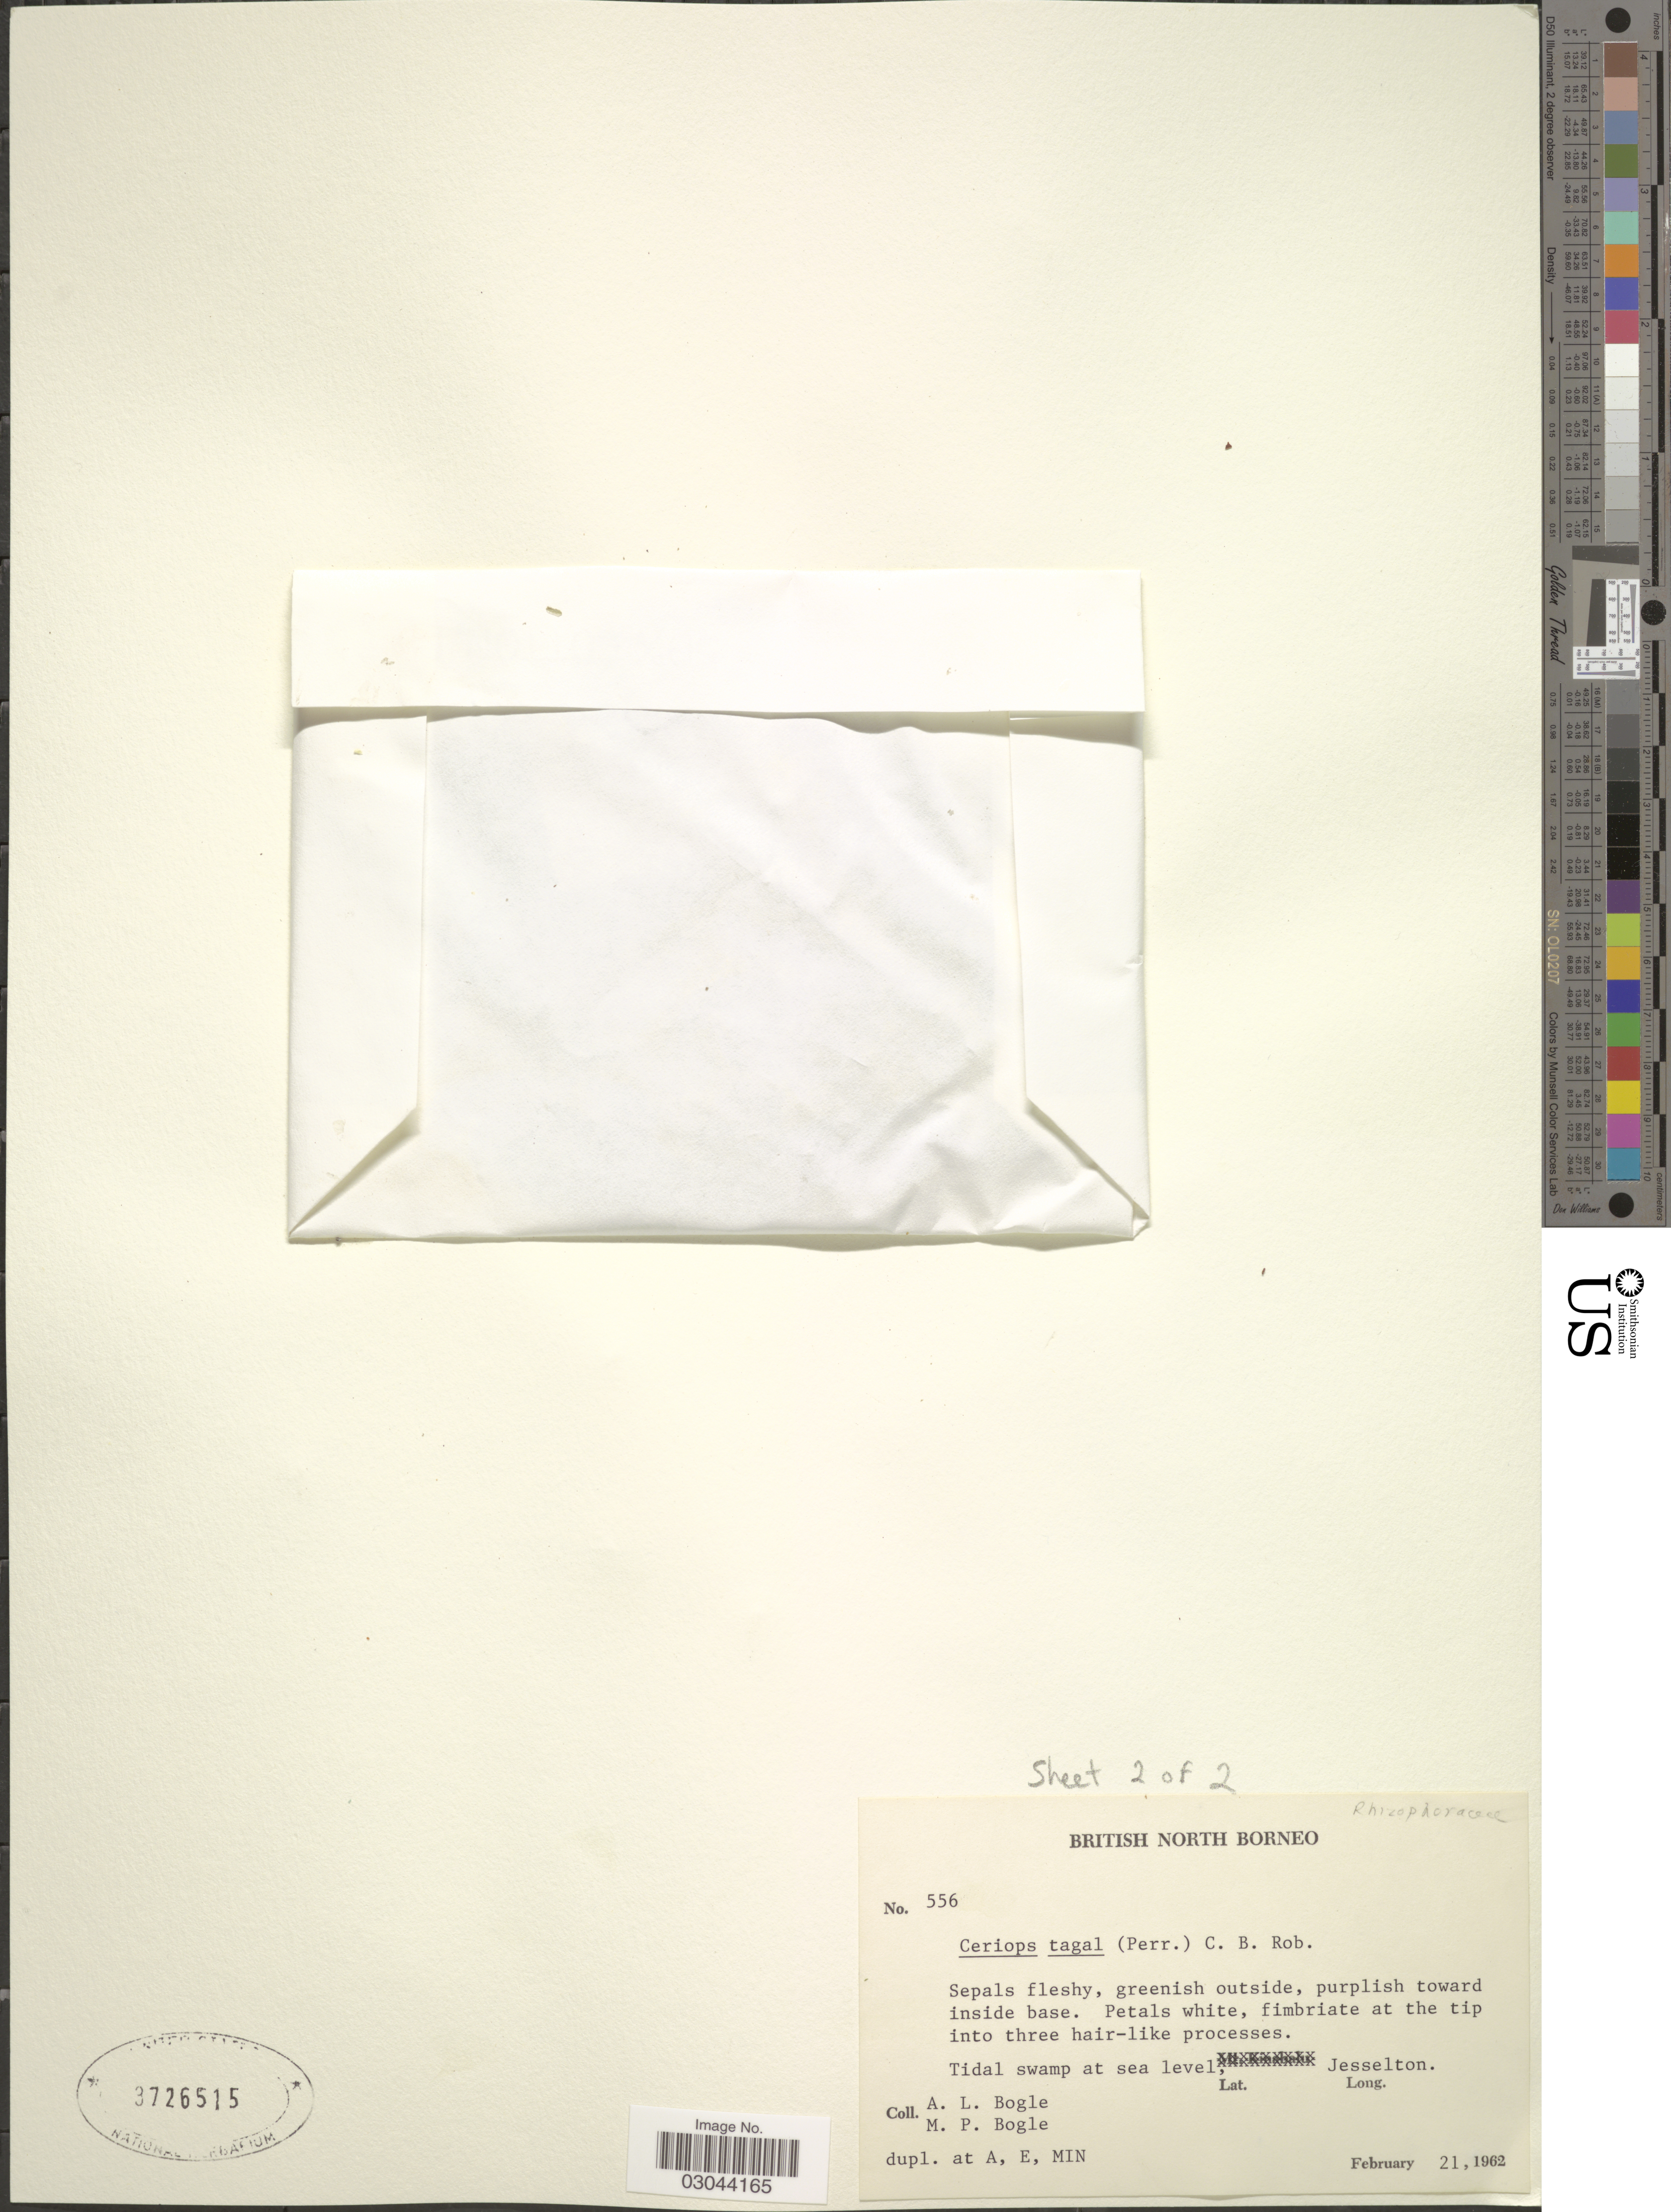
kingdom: Plantae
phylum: Tracheophyta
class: Magnoliopsida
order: Malpighiales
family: Rhizophoraceae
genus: Ceriops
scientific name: Ceriops tagal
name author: (Perr.) C.B. Rob.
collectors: Bogle, A.L. & M. Bogle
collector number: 556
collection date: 1962-02-21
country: Malaysia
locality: British North Borneo. Tidal swamp. Jesselton.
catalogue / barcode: US 3726515